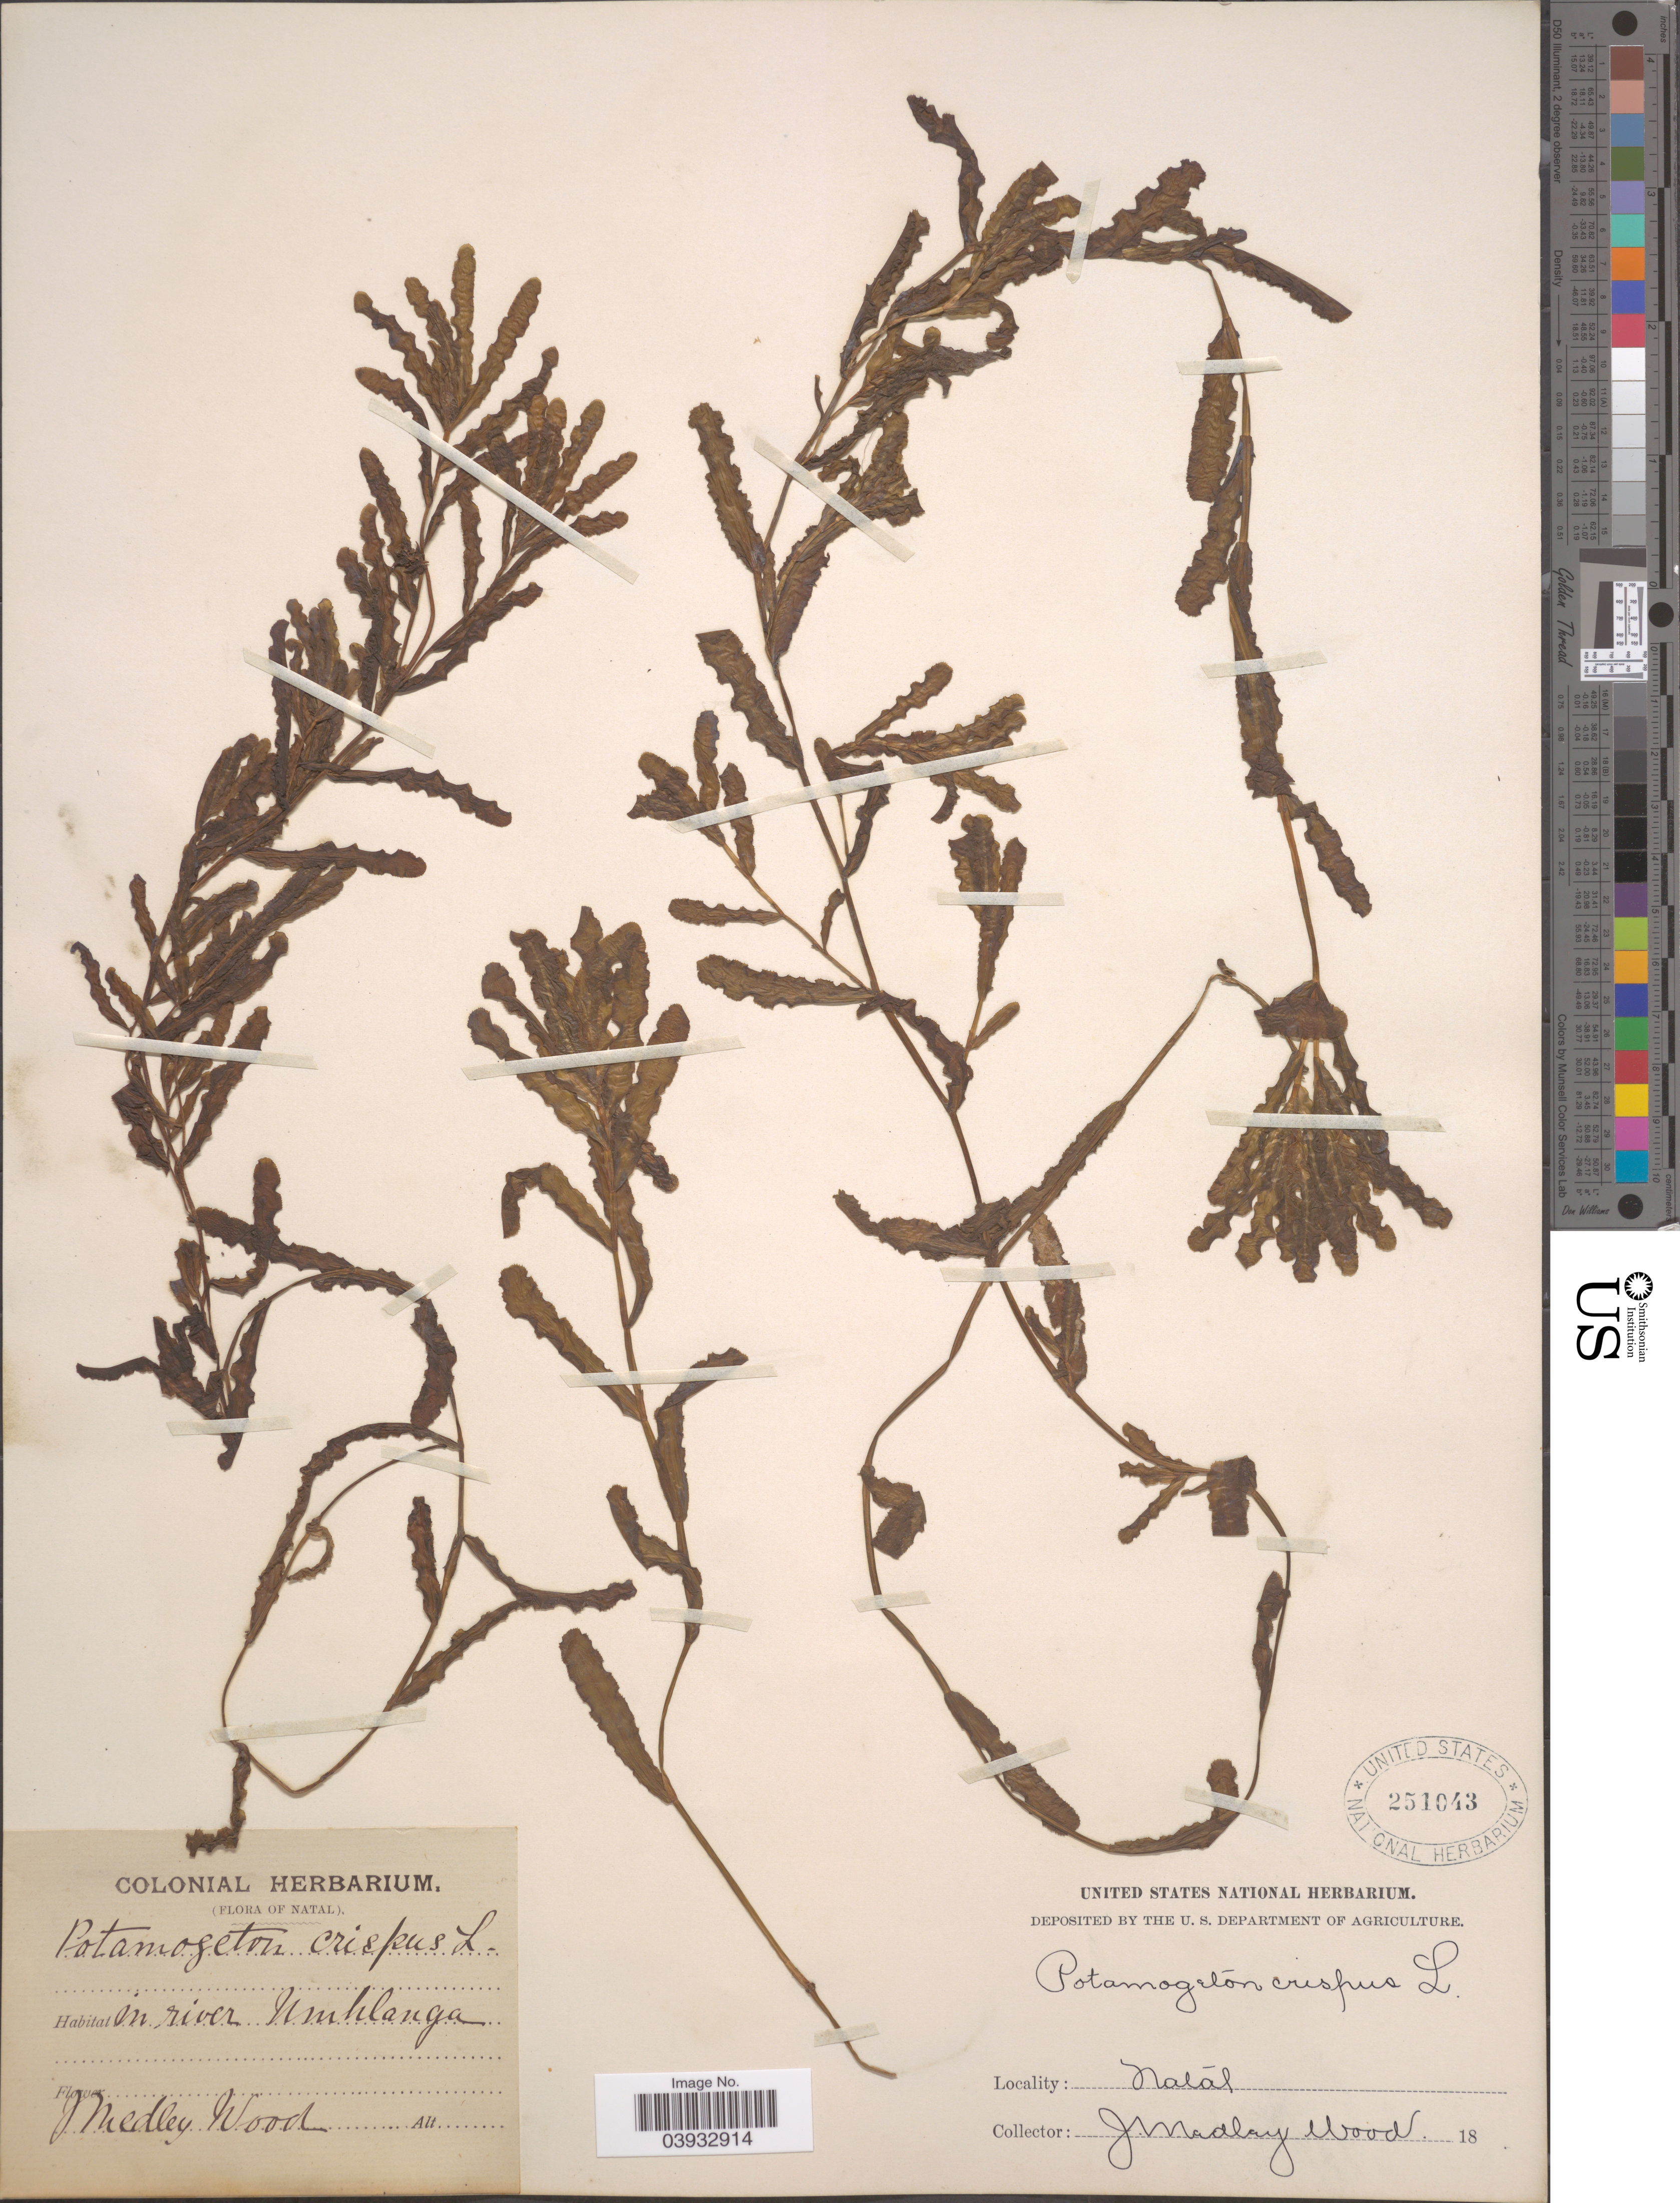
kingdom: Plantae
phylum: Tracheophyta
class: Liliopsida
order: Alismatales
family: Potamogetonaceae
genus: Potamogeton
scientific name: Potamogeton crispus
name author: L.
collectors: J. M. Wood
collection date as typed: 18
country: South Africa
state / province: KwaZulu-Natal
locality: Natal. In river Umhlanga.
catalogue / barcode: US 251043